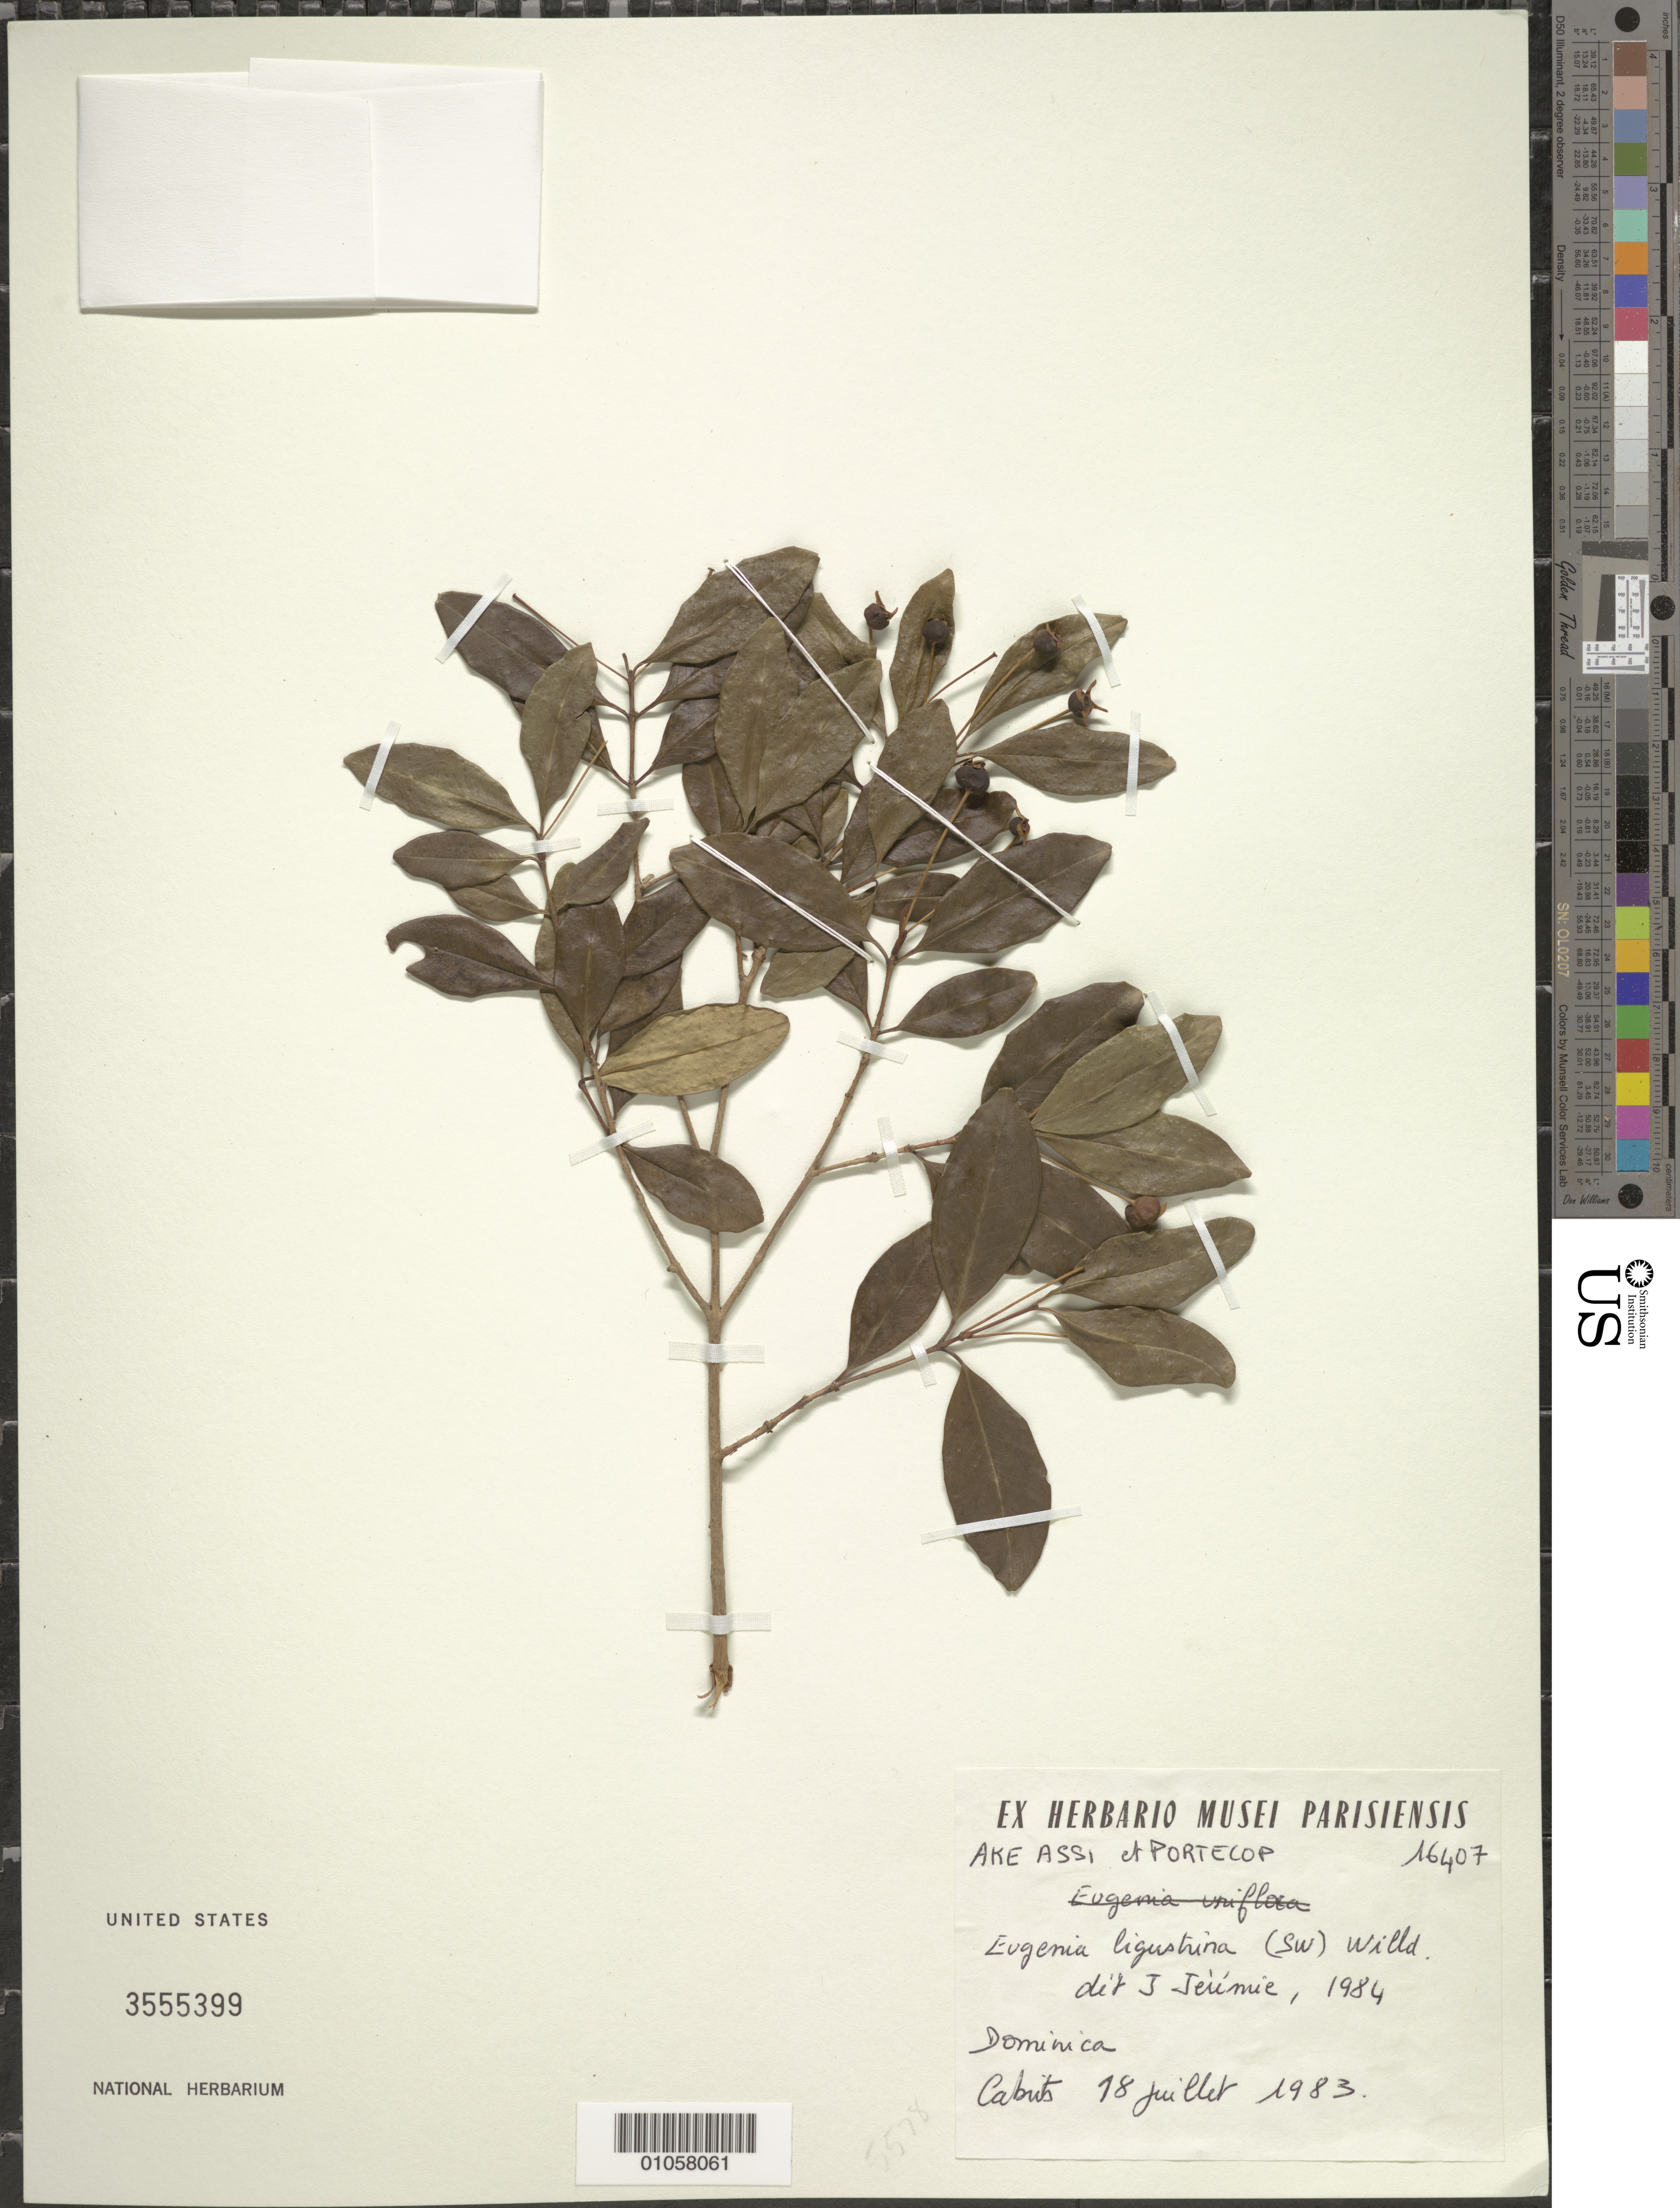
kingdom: Plantae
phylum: Tracheophyta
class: Magnoliopsida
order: Myrtales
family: Myrtaceae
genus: Eugenia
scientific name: Eugenia ligustrina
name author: (Sw.) Willd.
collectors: A. Ake & -. Portecop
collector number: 16407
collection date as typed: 18 Jul 1983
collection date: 1983-07-18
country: Dominica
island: Dominica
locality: Cabrits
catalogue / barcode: US 3555399